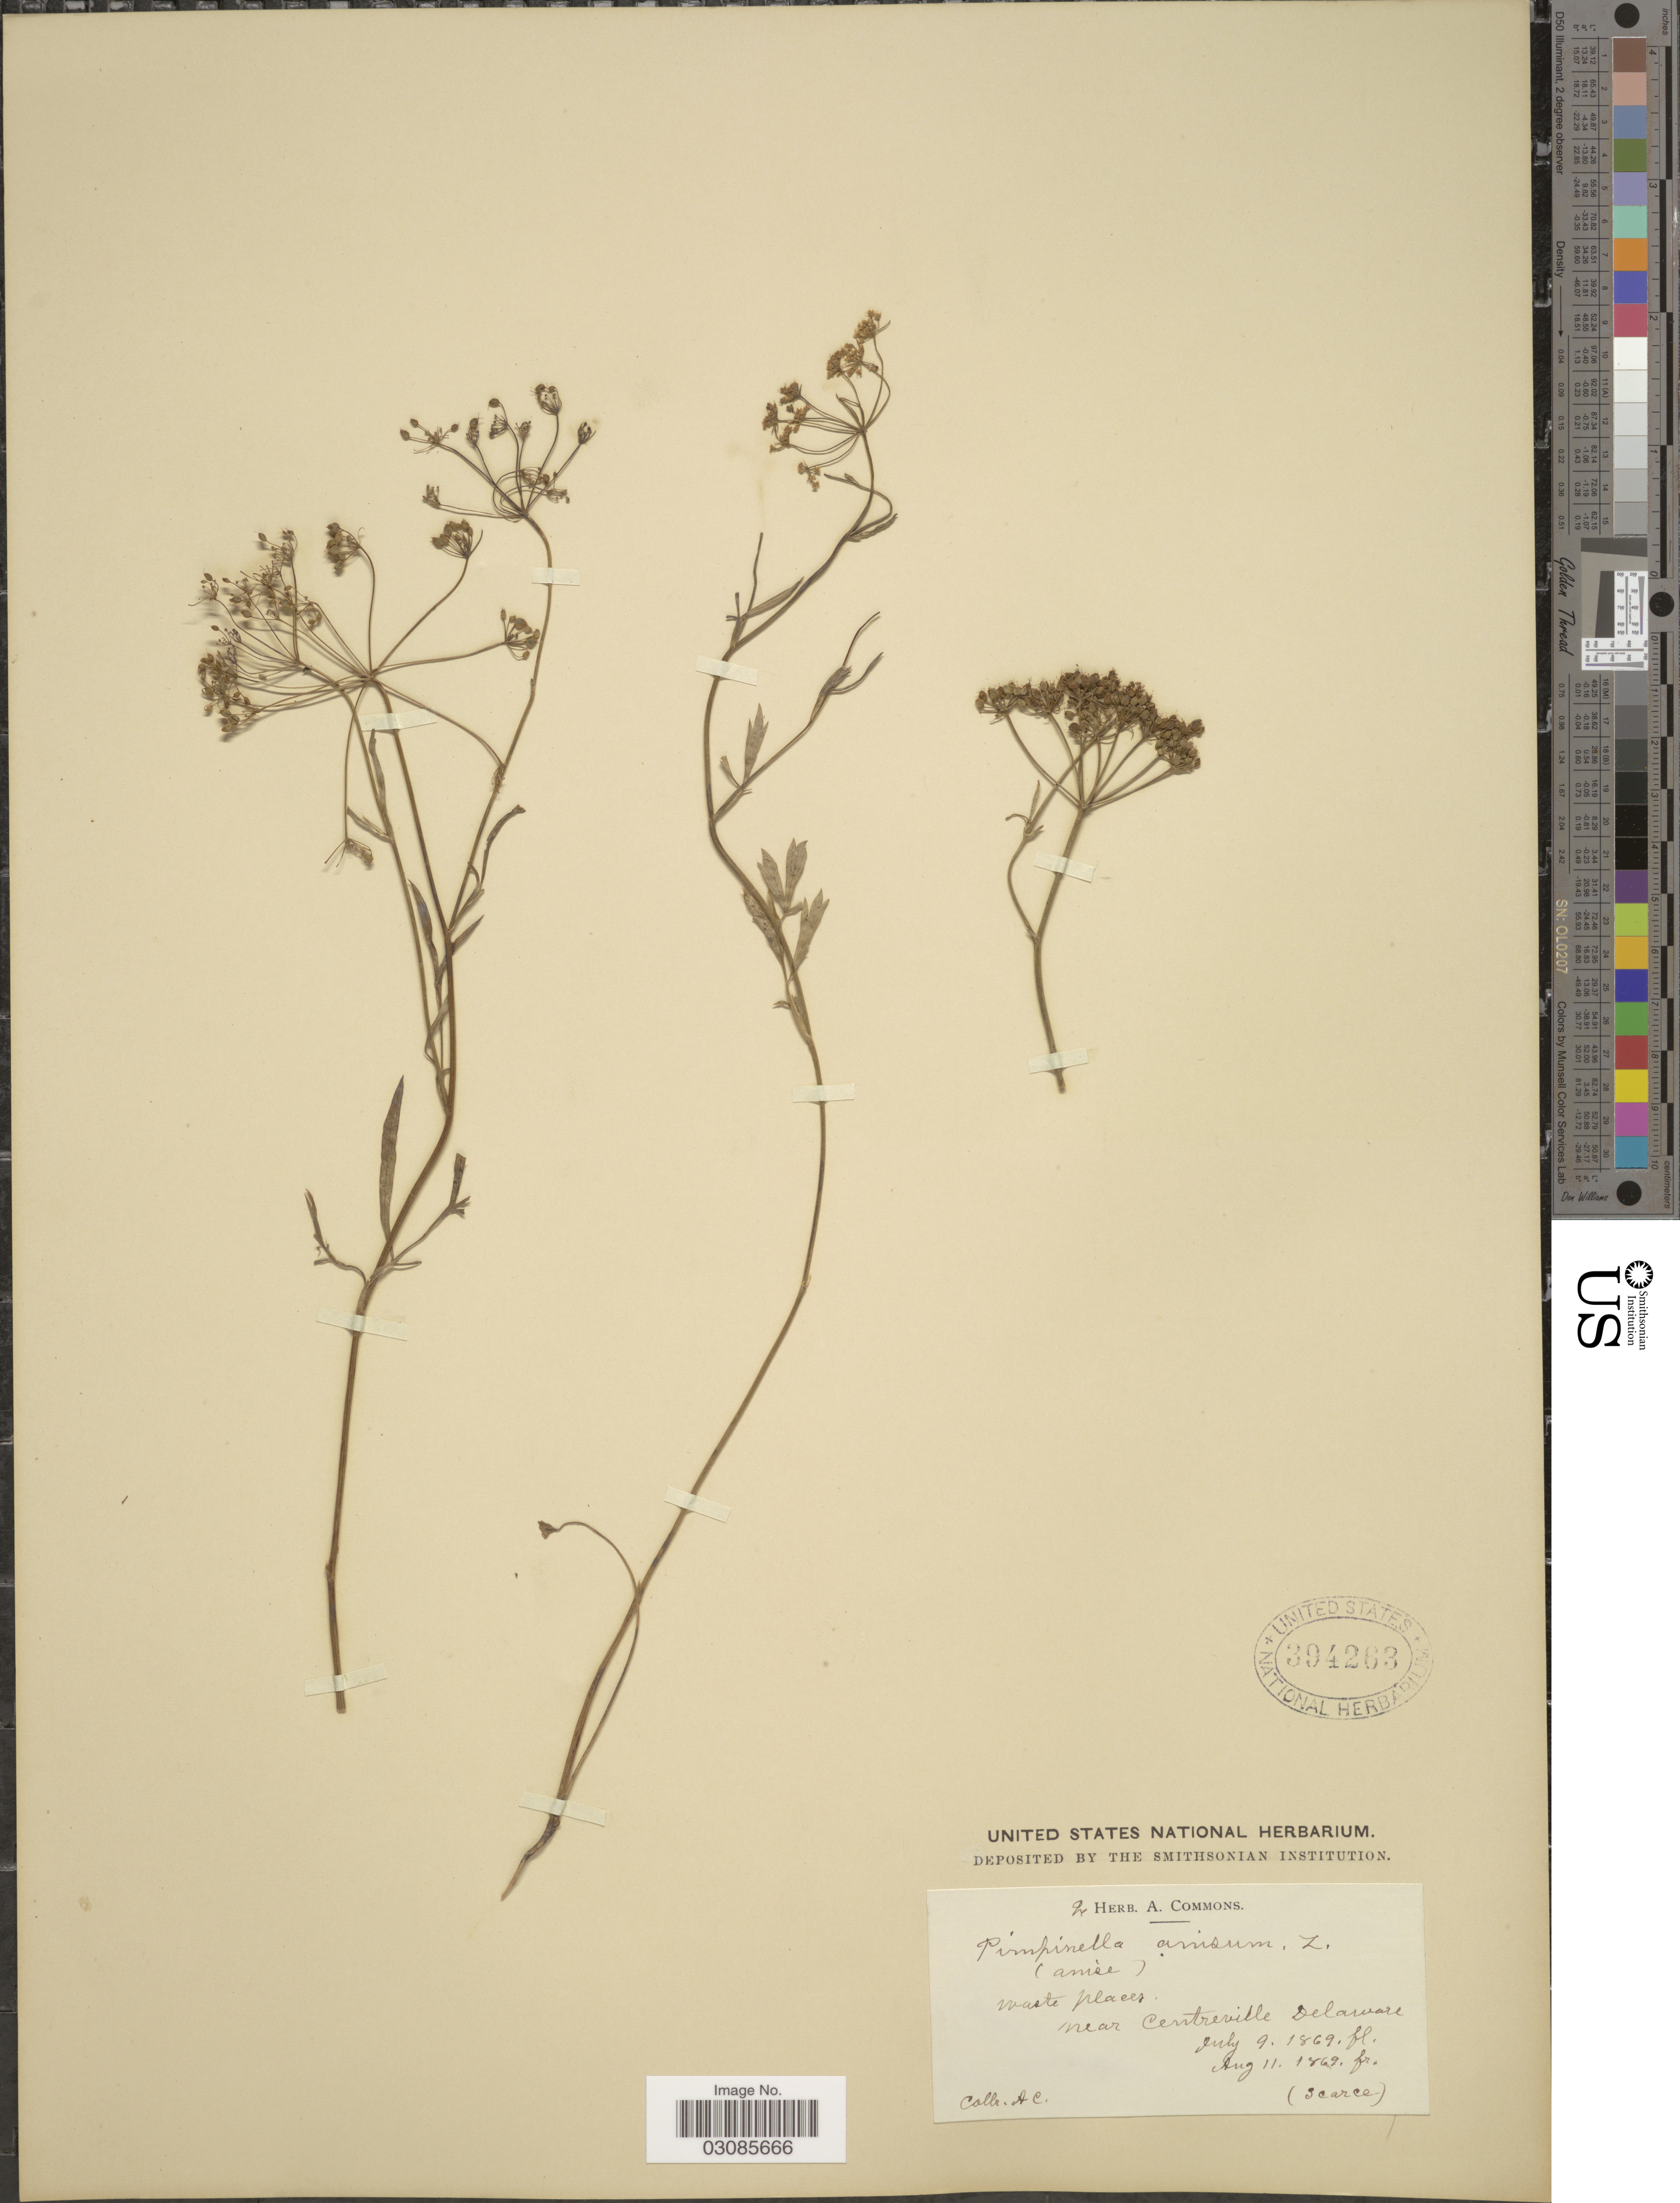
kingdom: Plantae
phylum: Tracheophyta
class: Magnoliopsida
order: Apiales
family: Apiaceae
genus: Pimpinella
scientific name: Pimpinella apiodora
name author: A. Gray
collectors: A. Commons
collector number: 2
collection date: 1869-07-09/1869-08-11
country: United States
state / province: Delaware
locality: Near Centreville Delaware.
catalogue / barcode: US 394263